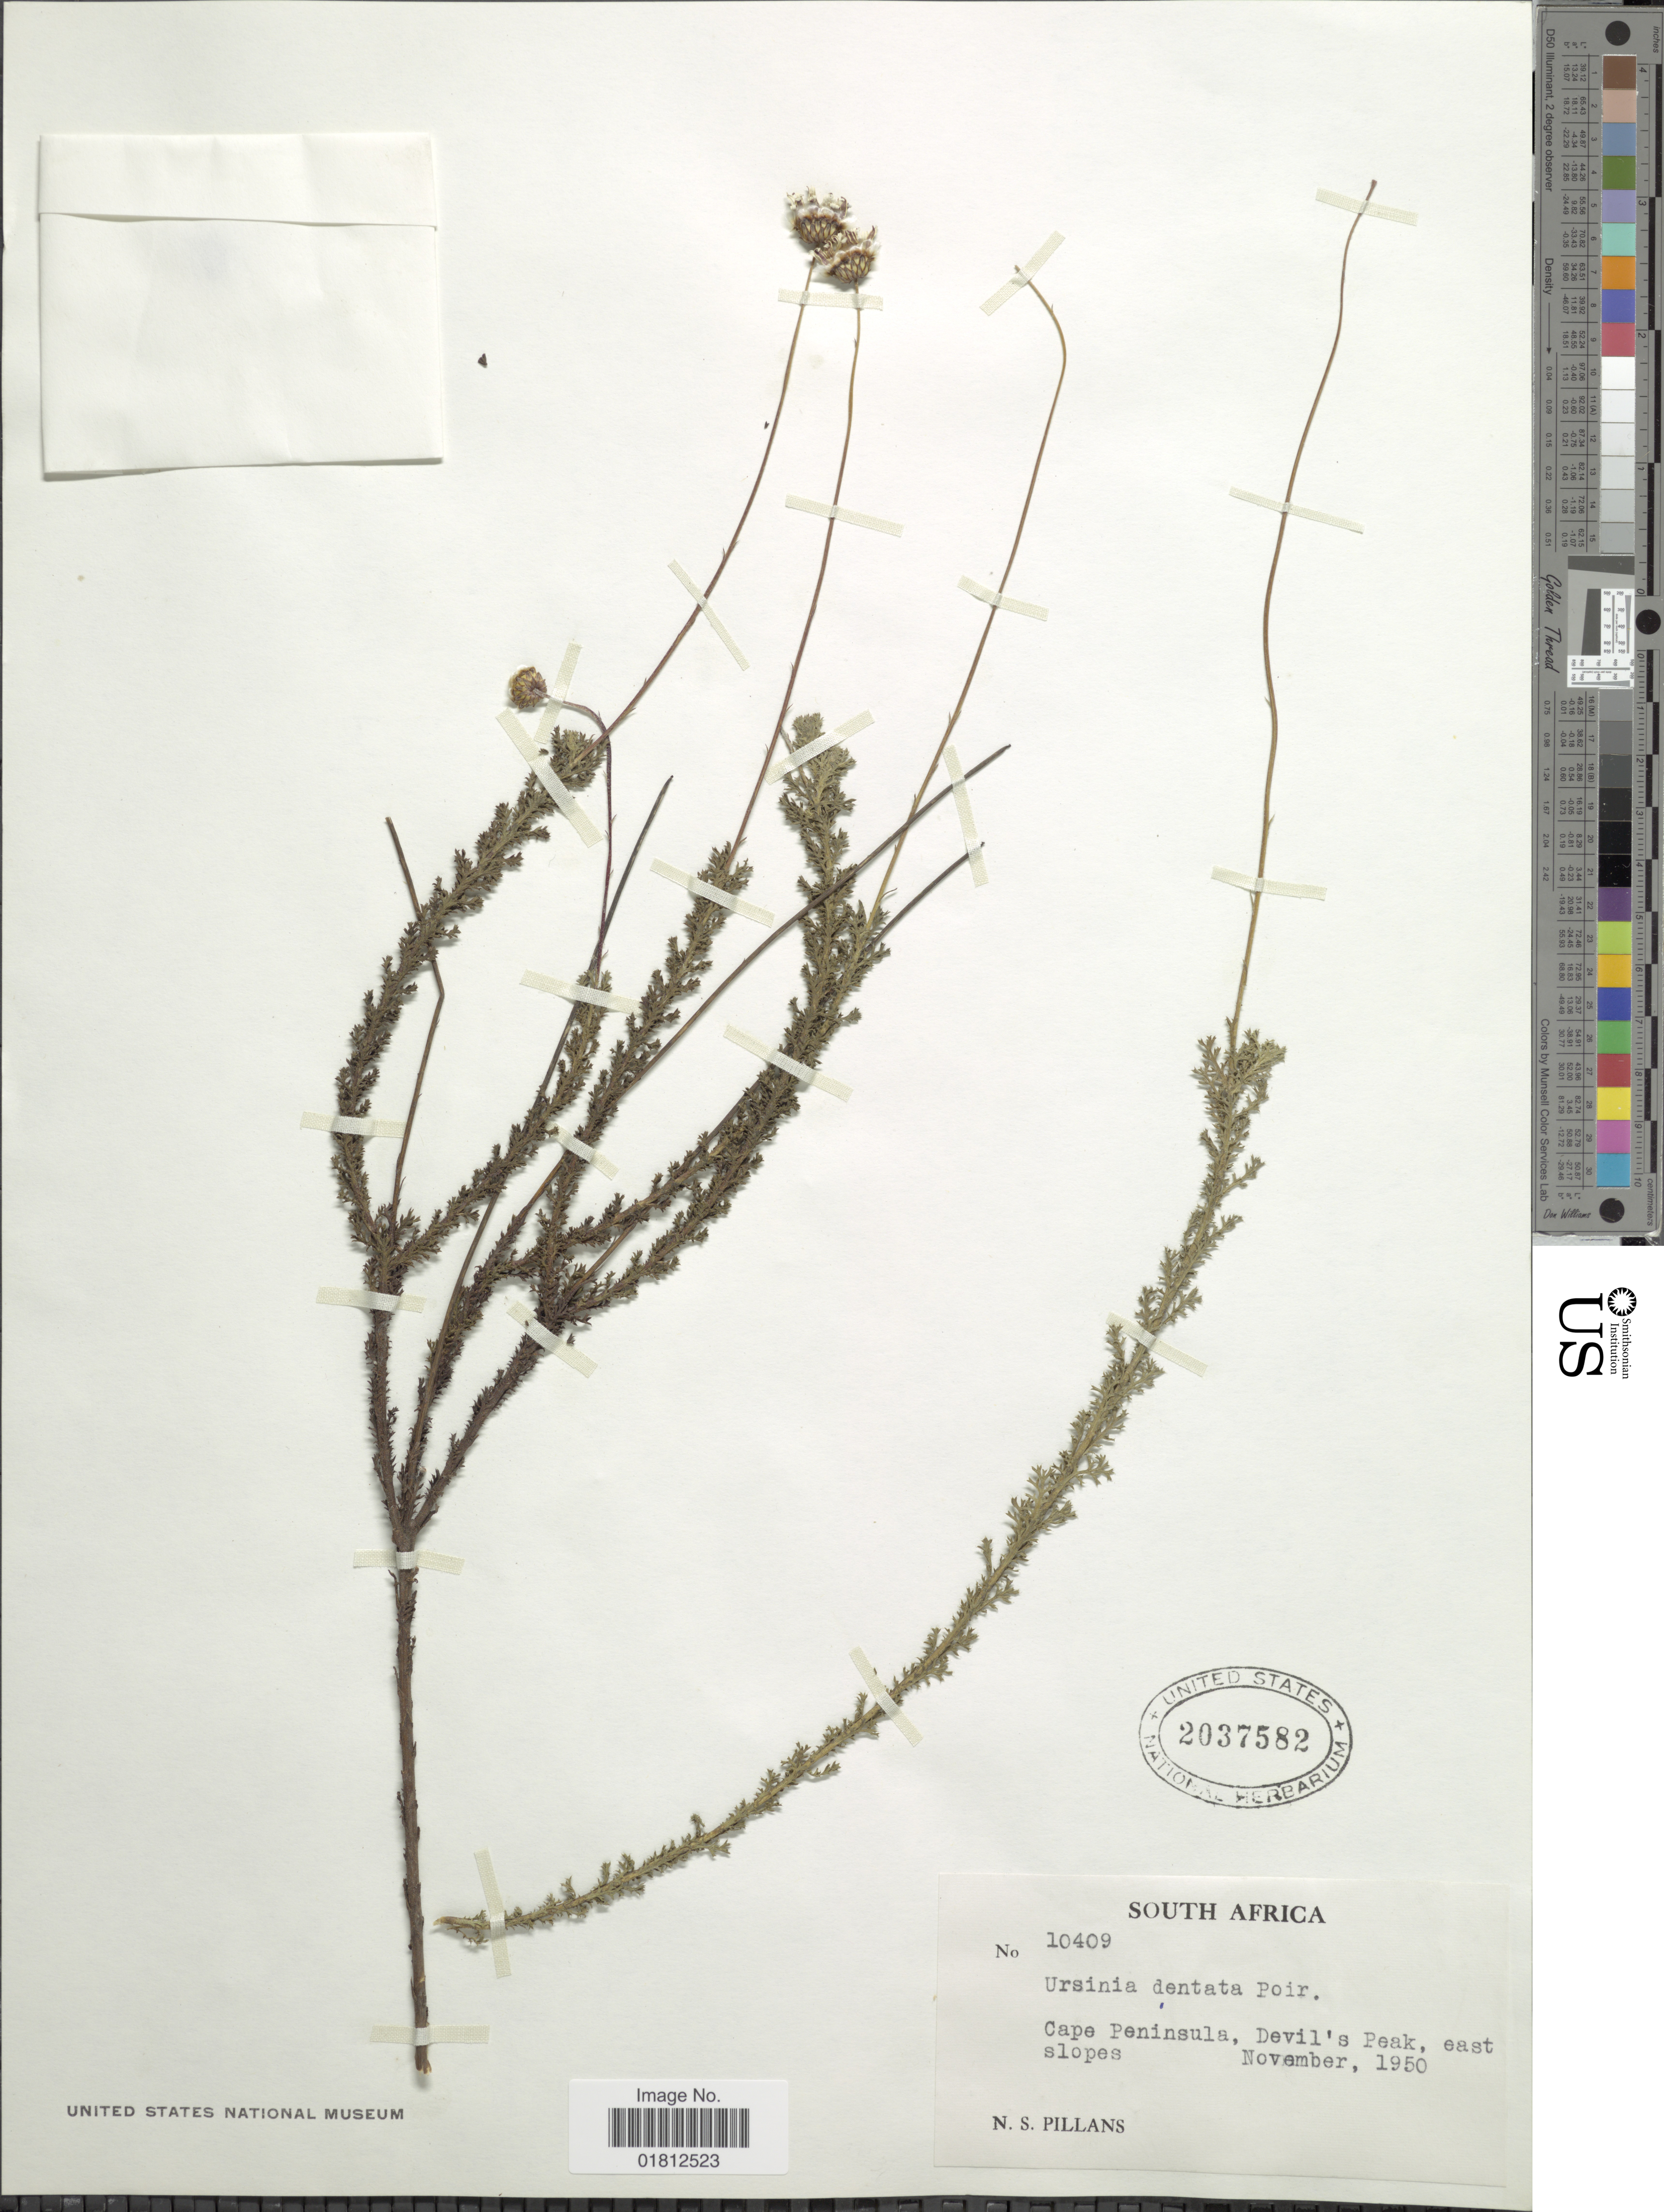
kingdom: Plantae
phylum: Tracheophyta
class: Magnoliopsida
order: Asterales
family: Asteraceae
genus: Ursinia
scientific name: Ursinia dentata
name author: (L.) Poir.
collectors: N. S. Pillans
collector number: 10409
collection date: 1950-11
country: South Africa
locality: Cape Peninsula, Devil's Peak, east slopes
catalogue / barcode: US 2037582